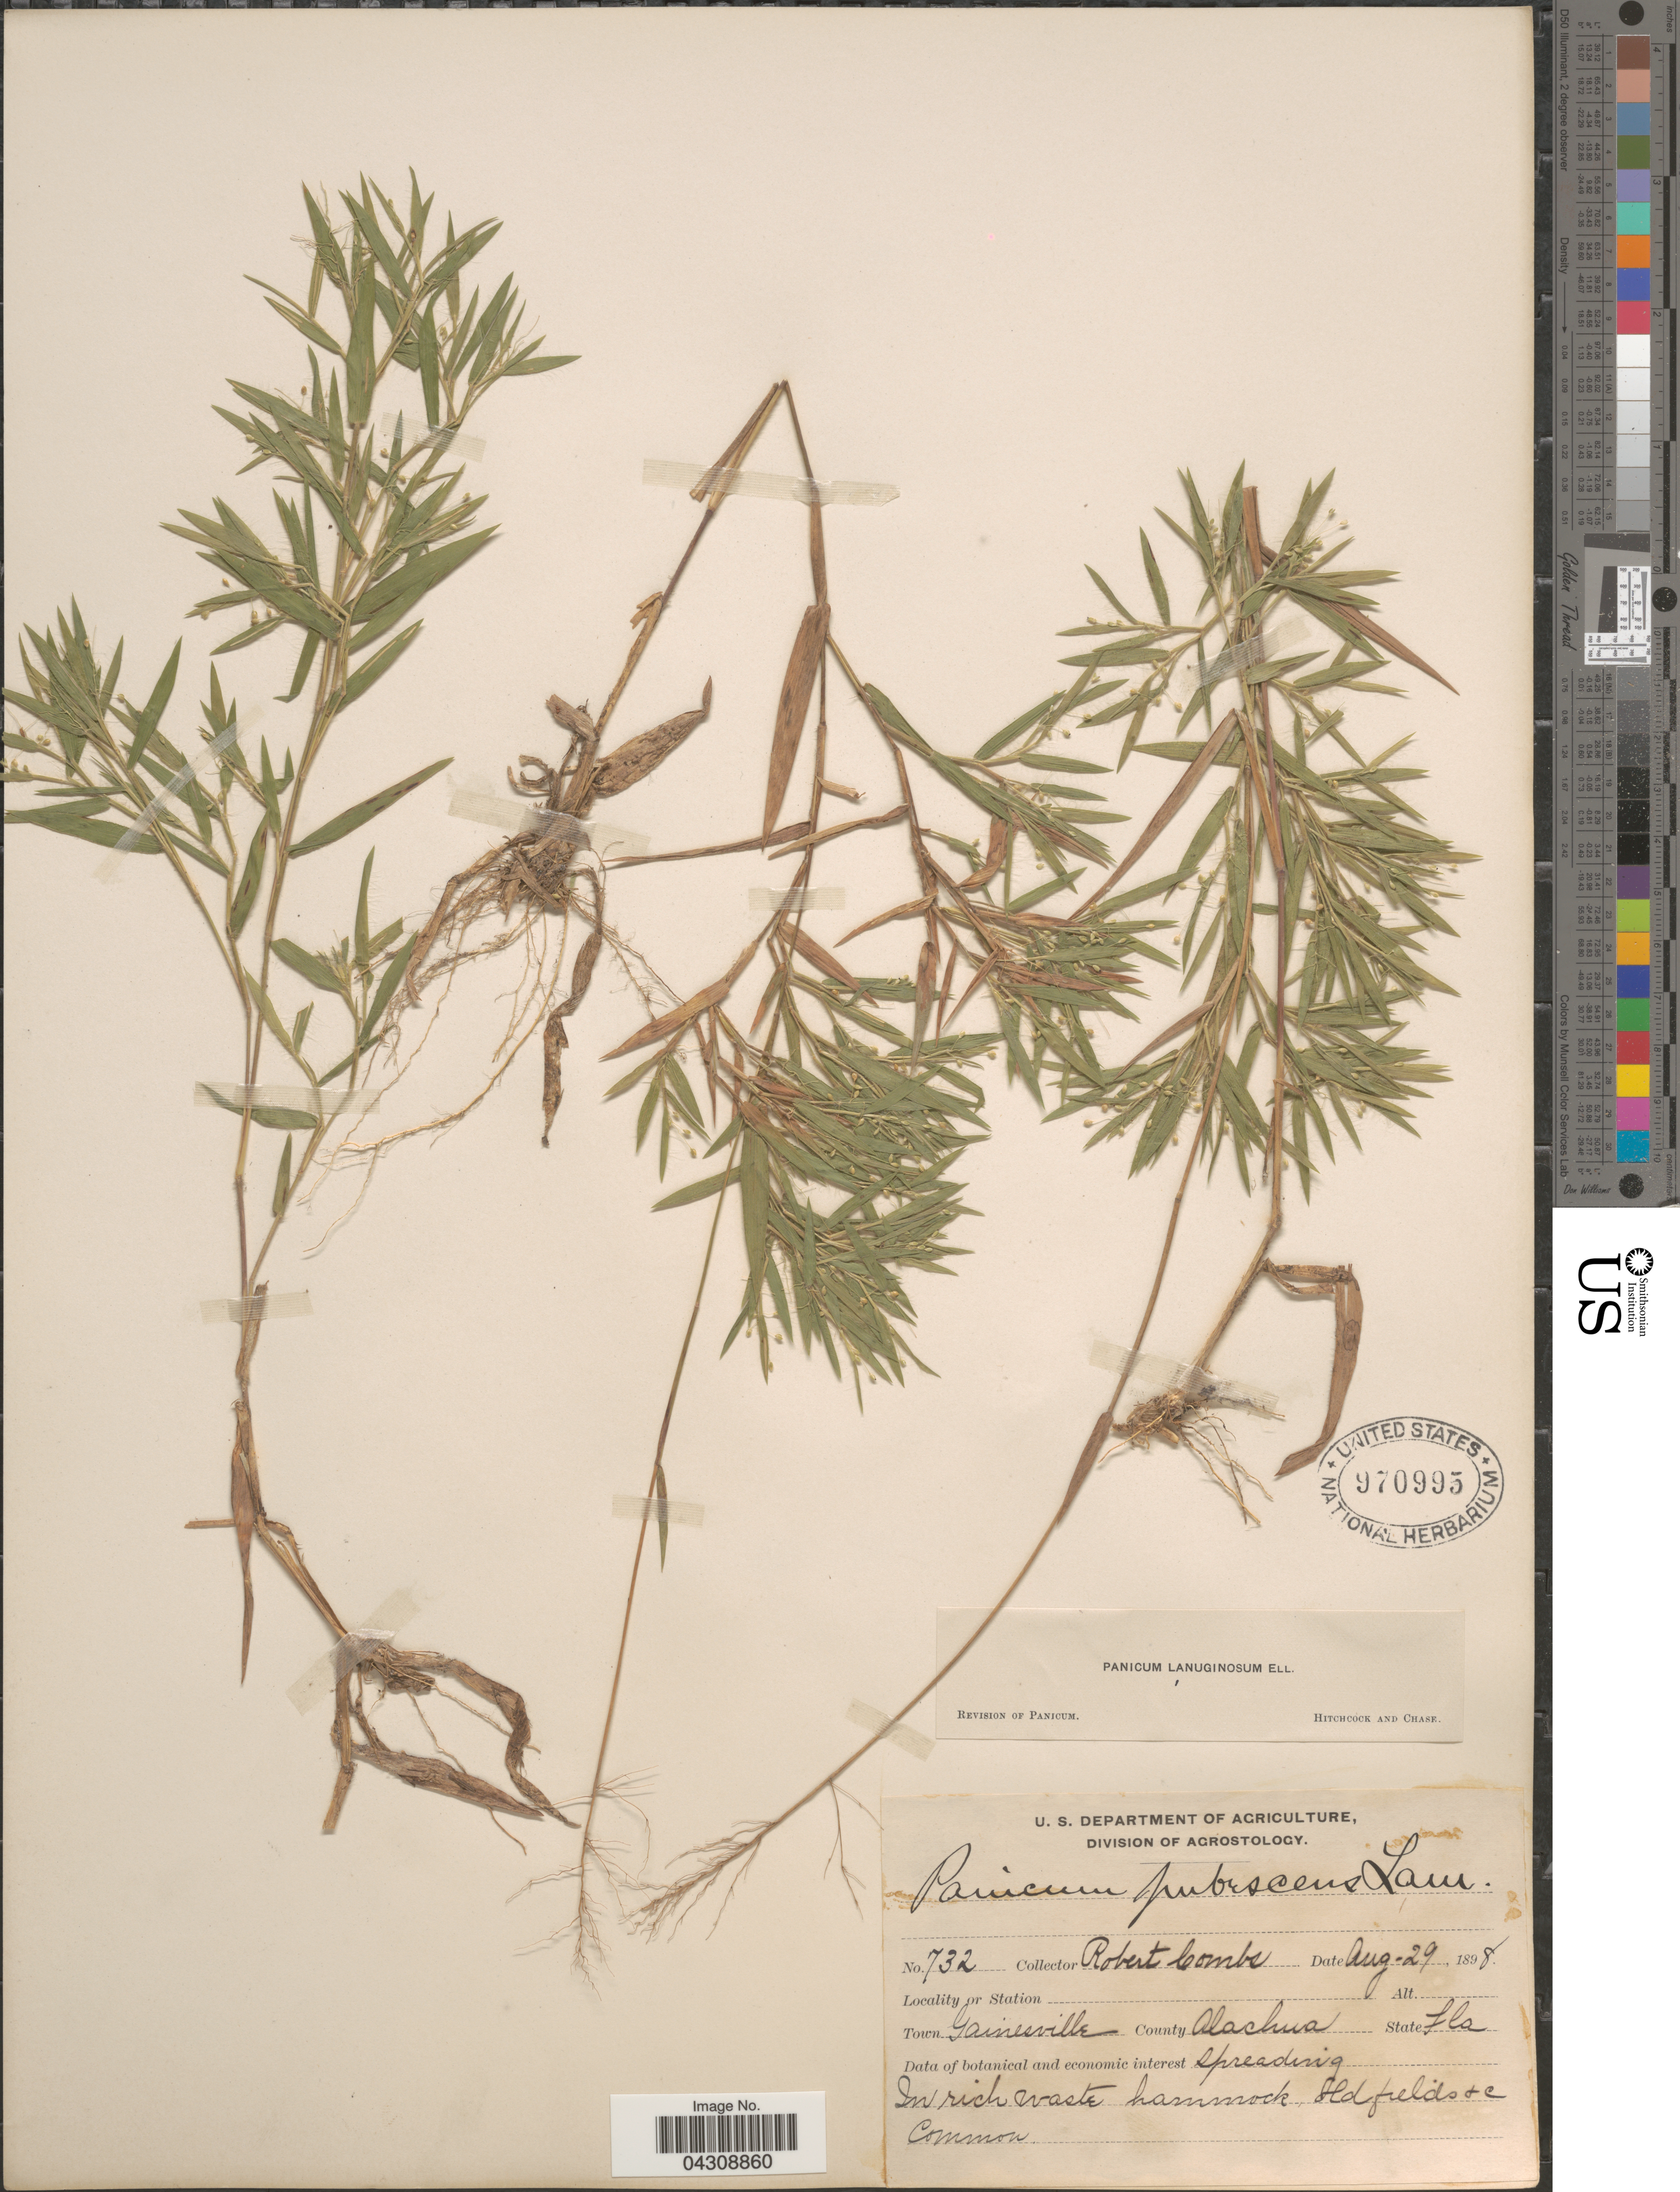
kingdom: Plantae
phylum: Tracheophyta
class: Liliopsida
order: Poales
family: Poaceae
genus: Dichanthelium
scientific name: Dichanthelium acuminatum var. acuminatum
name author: (Sw.) Gould & C.A. Clark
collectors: R. Combs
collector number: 732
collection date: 1898-08-29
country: United States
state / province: Florida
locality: Town Gainesville. County Alachua. In rich waste hammock old fields.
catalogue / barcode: US 970995